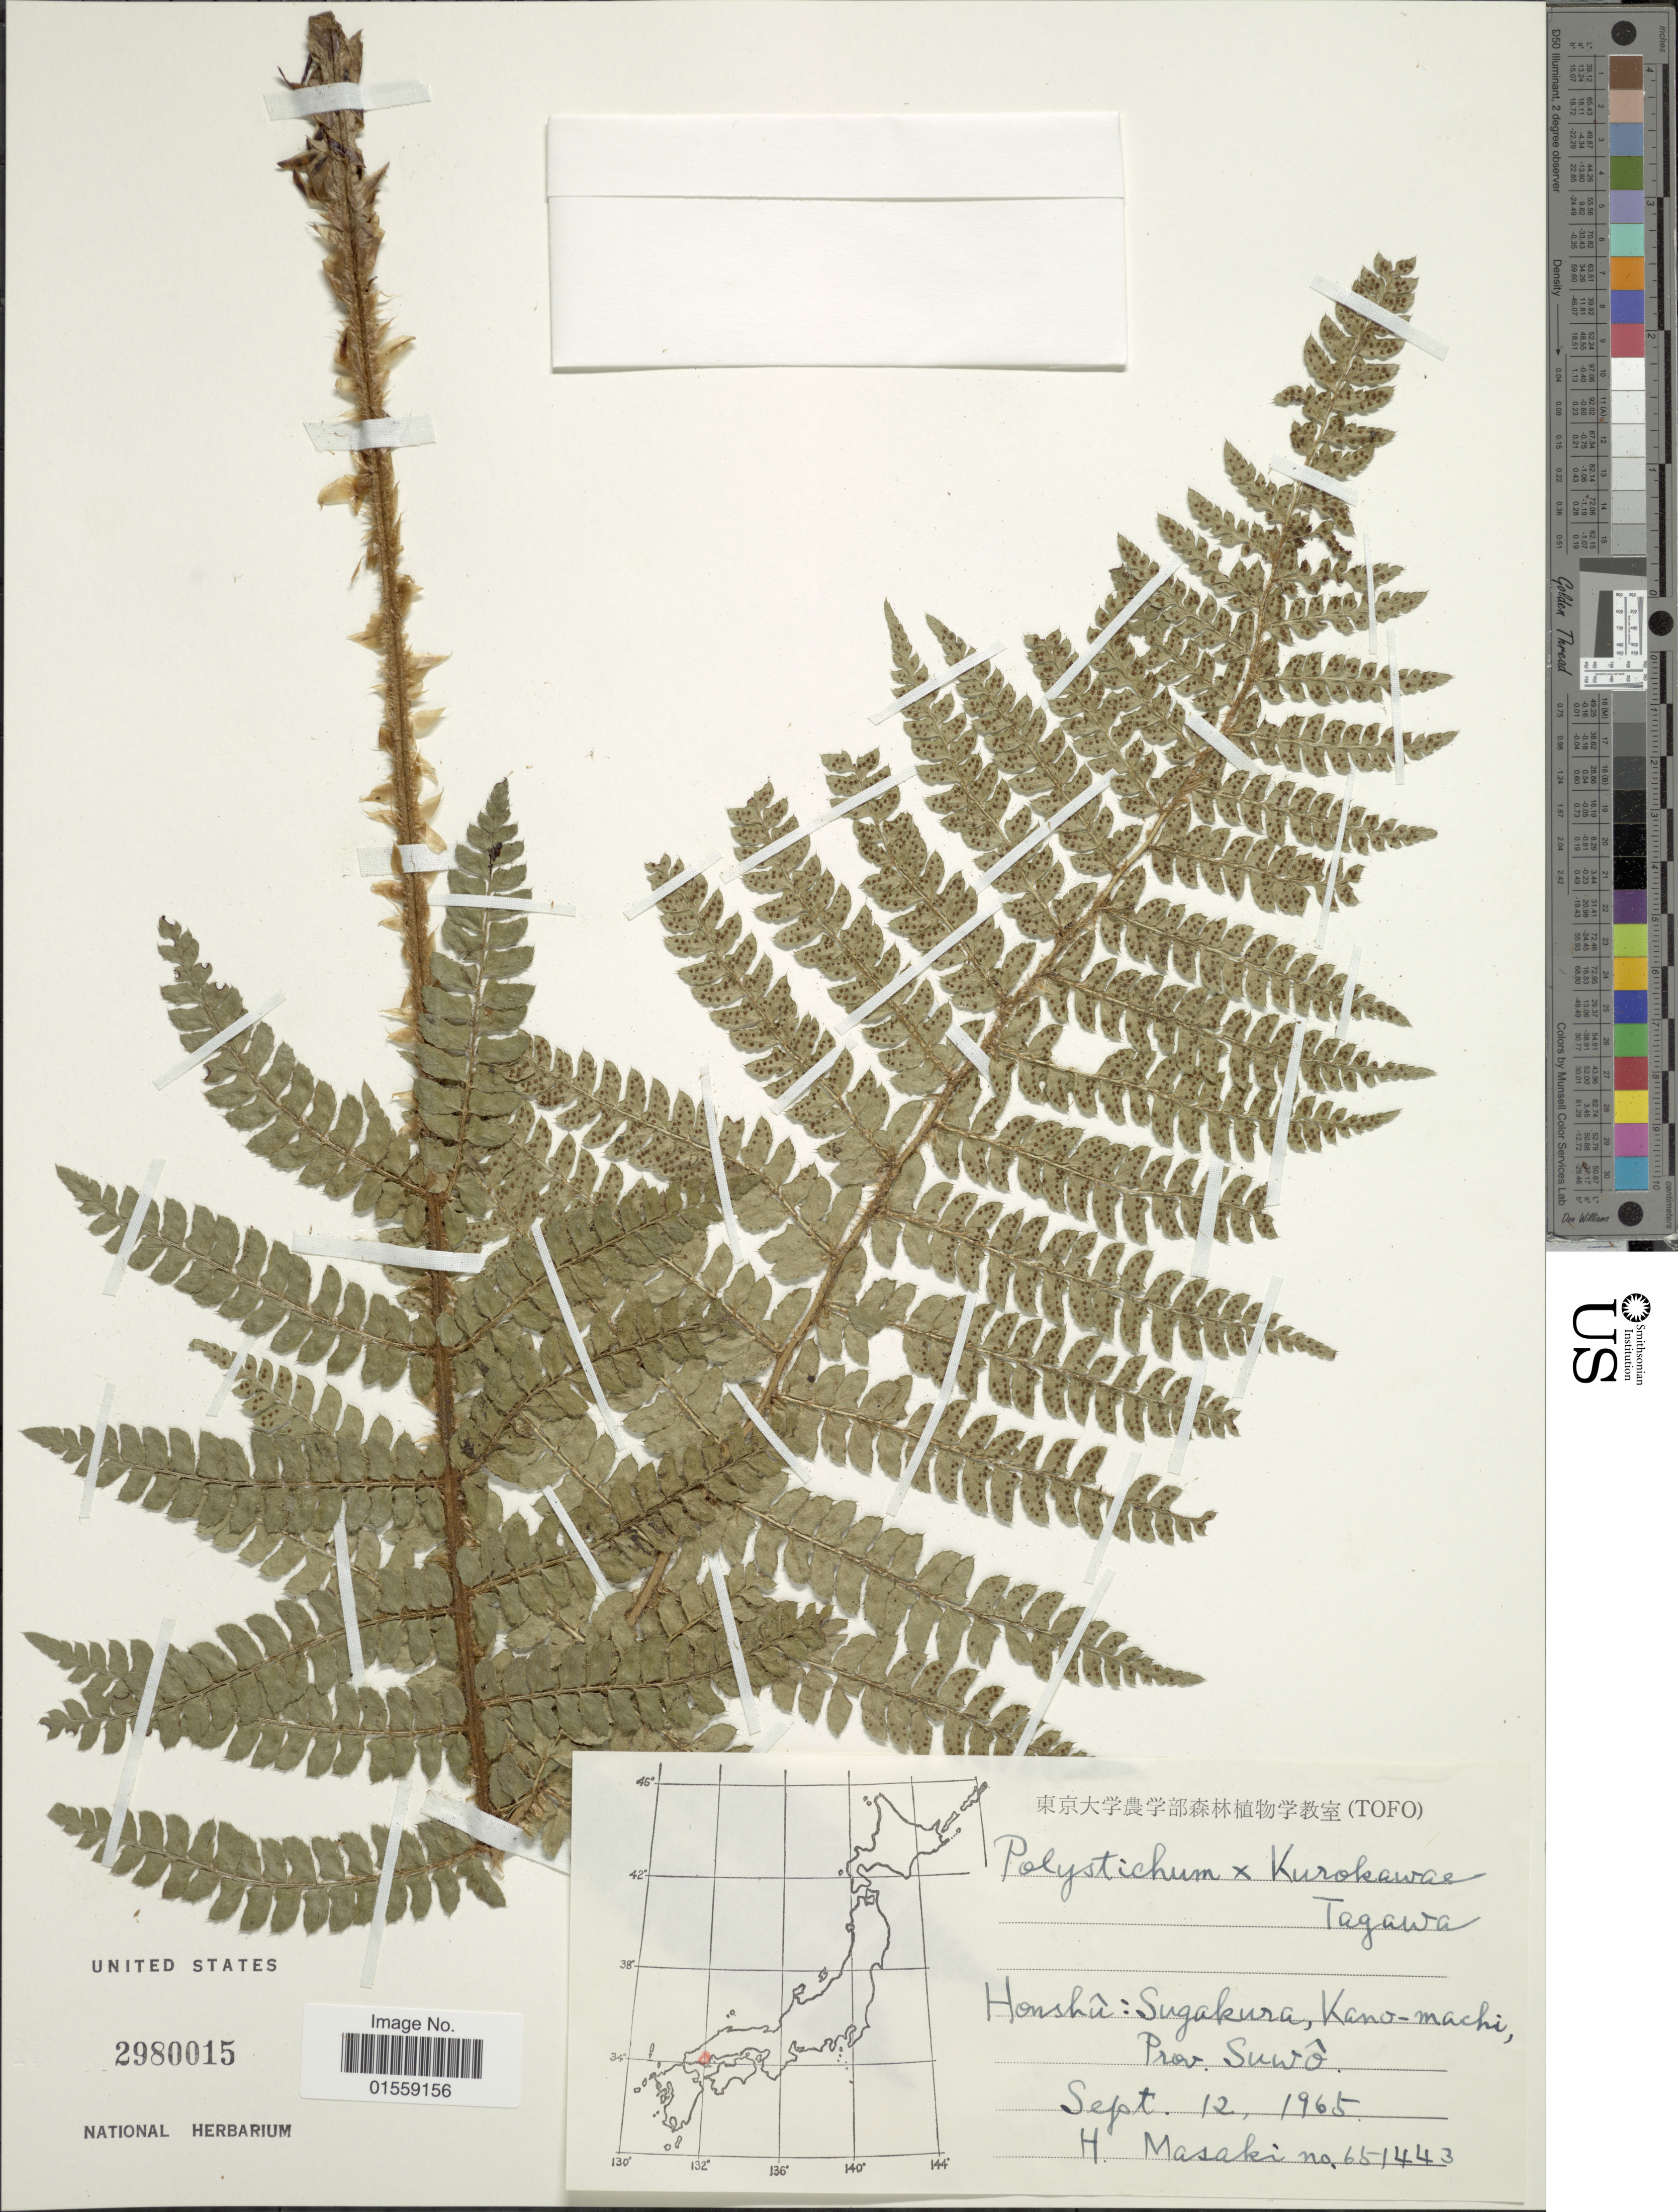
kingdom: Plantae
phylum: Tracheophyta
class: Polypodiopsida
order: Polypodiales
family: Dryopteridaceae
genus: Polystichum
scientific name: Polystichum kurokawae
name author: Tagawa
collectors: H. Masaki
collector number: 651443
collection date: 1965-09-12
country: Japan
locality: Honshu: Sugakura, kano-machi, Prov. Suwo.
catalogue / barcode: US 2980015